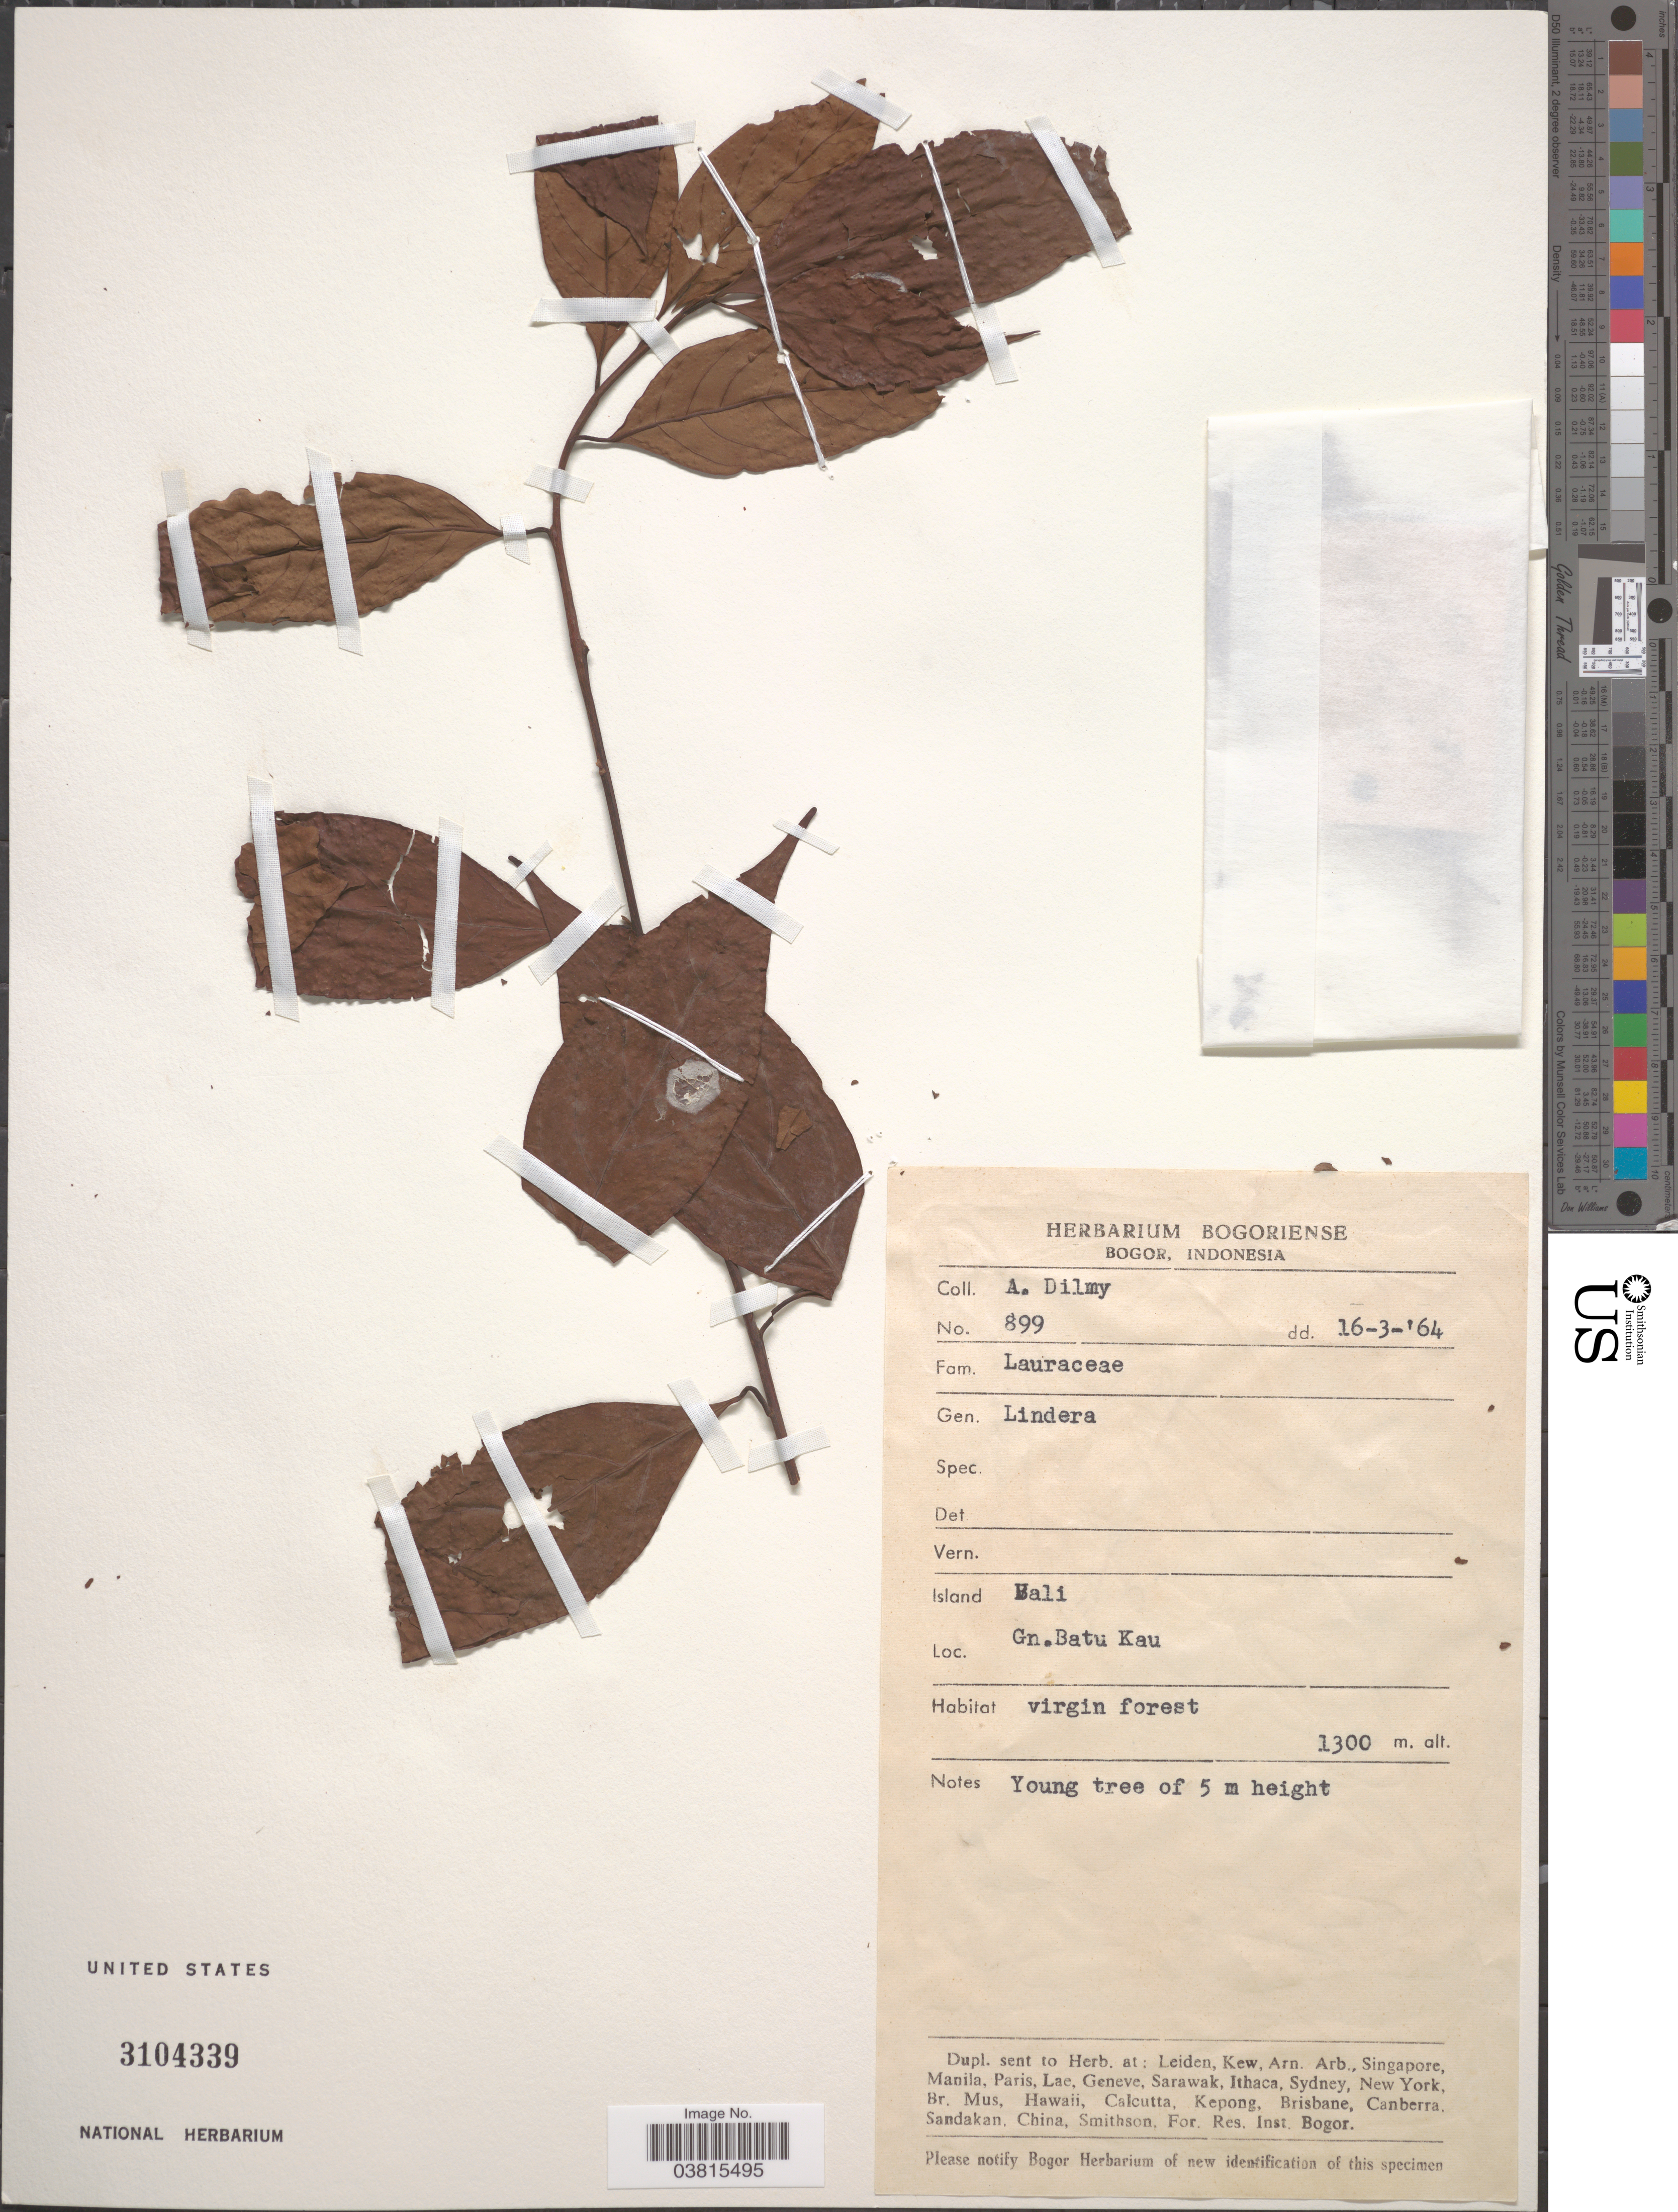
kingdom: Plantae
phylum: Tracheophyta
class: Magnoliopsida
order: Laurales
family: Lauraceae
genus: Lindera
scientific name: Lindera sp.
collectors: A. Dilmy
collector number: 899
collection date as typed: Transcribed d/m/y: 16/3/64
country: Indonesia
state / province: Nusa Tenggara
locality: Island Bali. Gn.Batu Kau.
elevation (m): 1300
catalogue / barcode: US 3104339